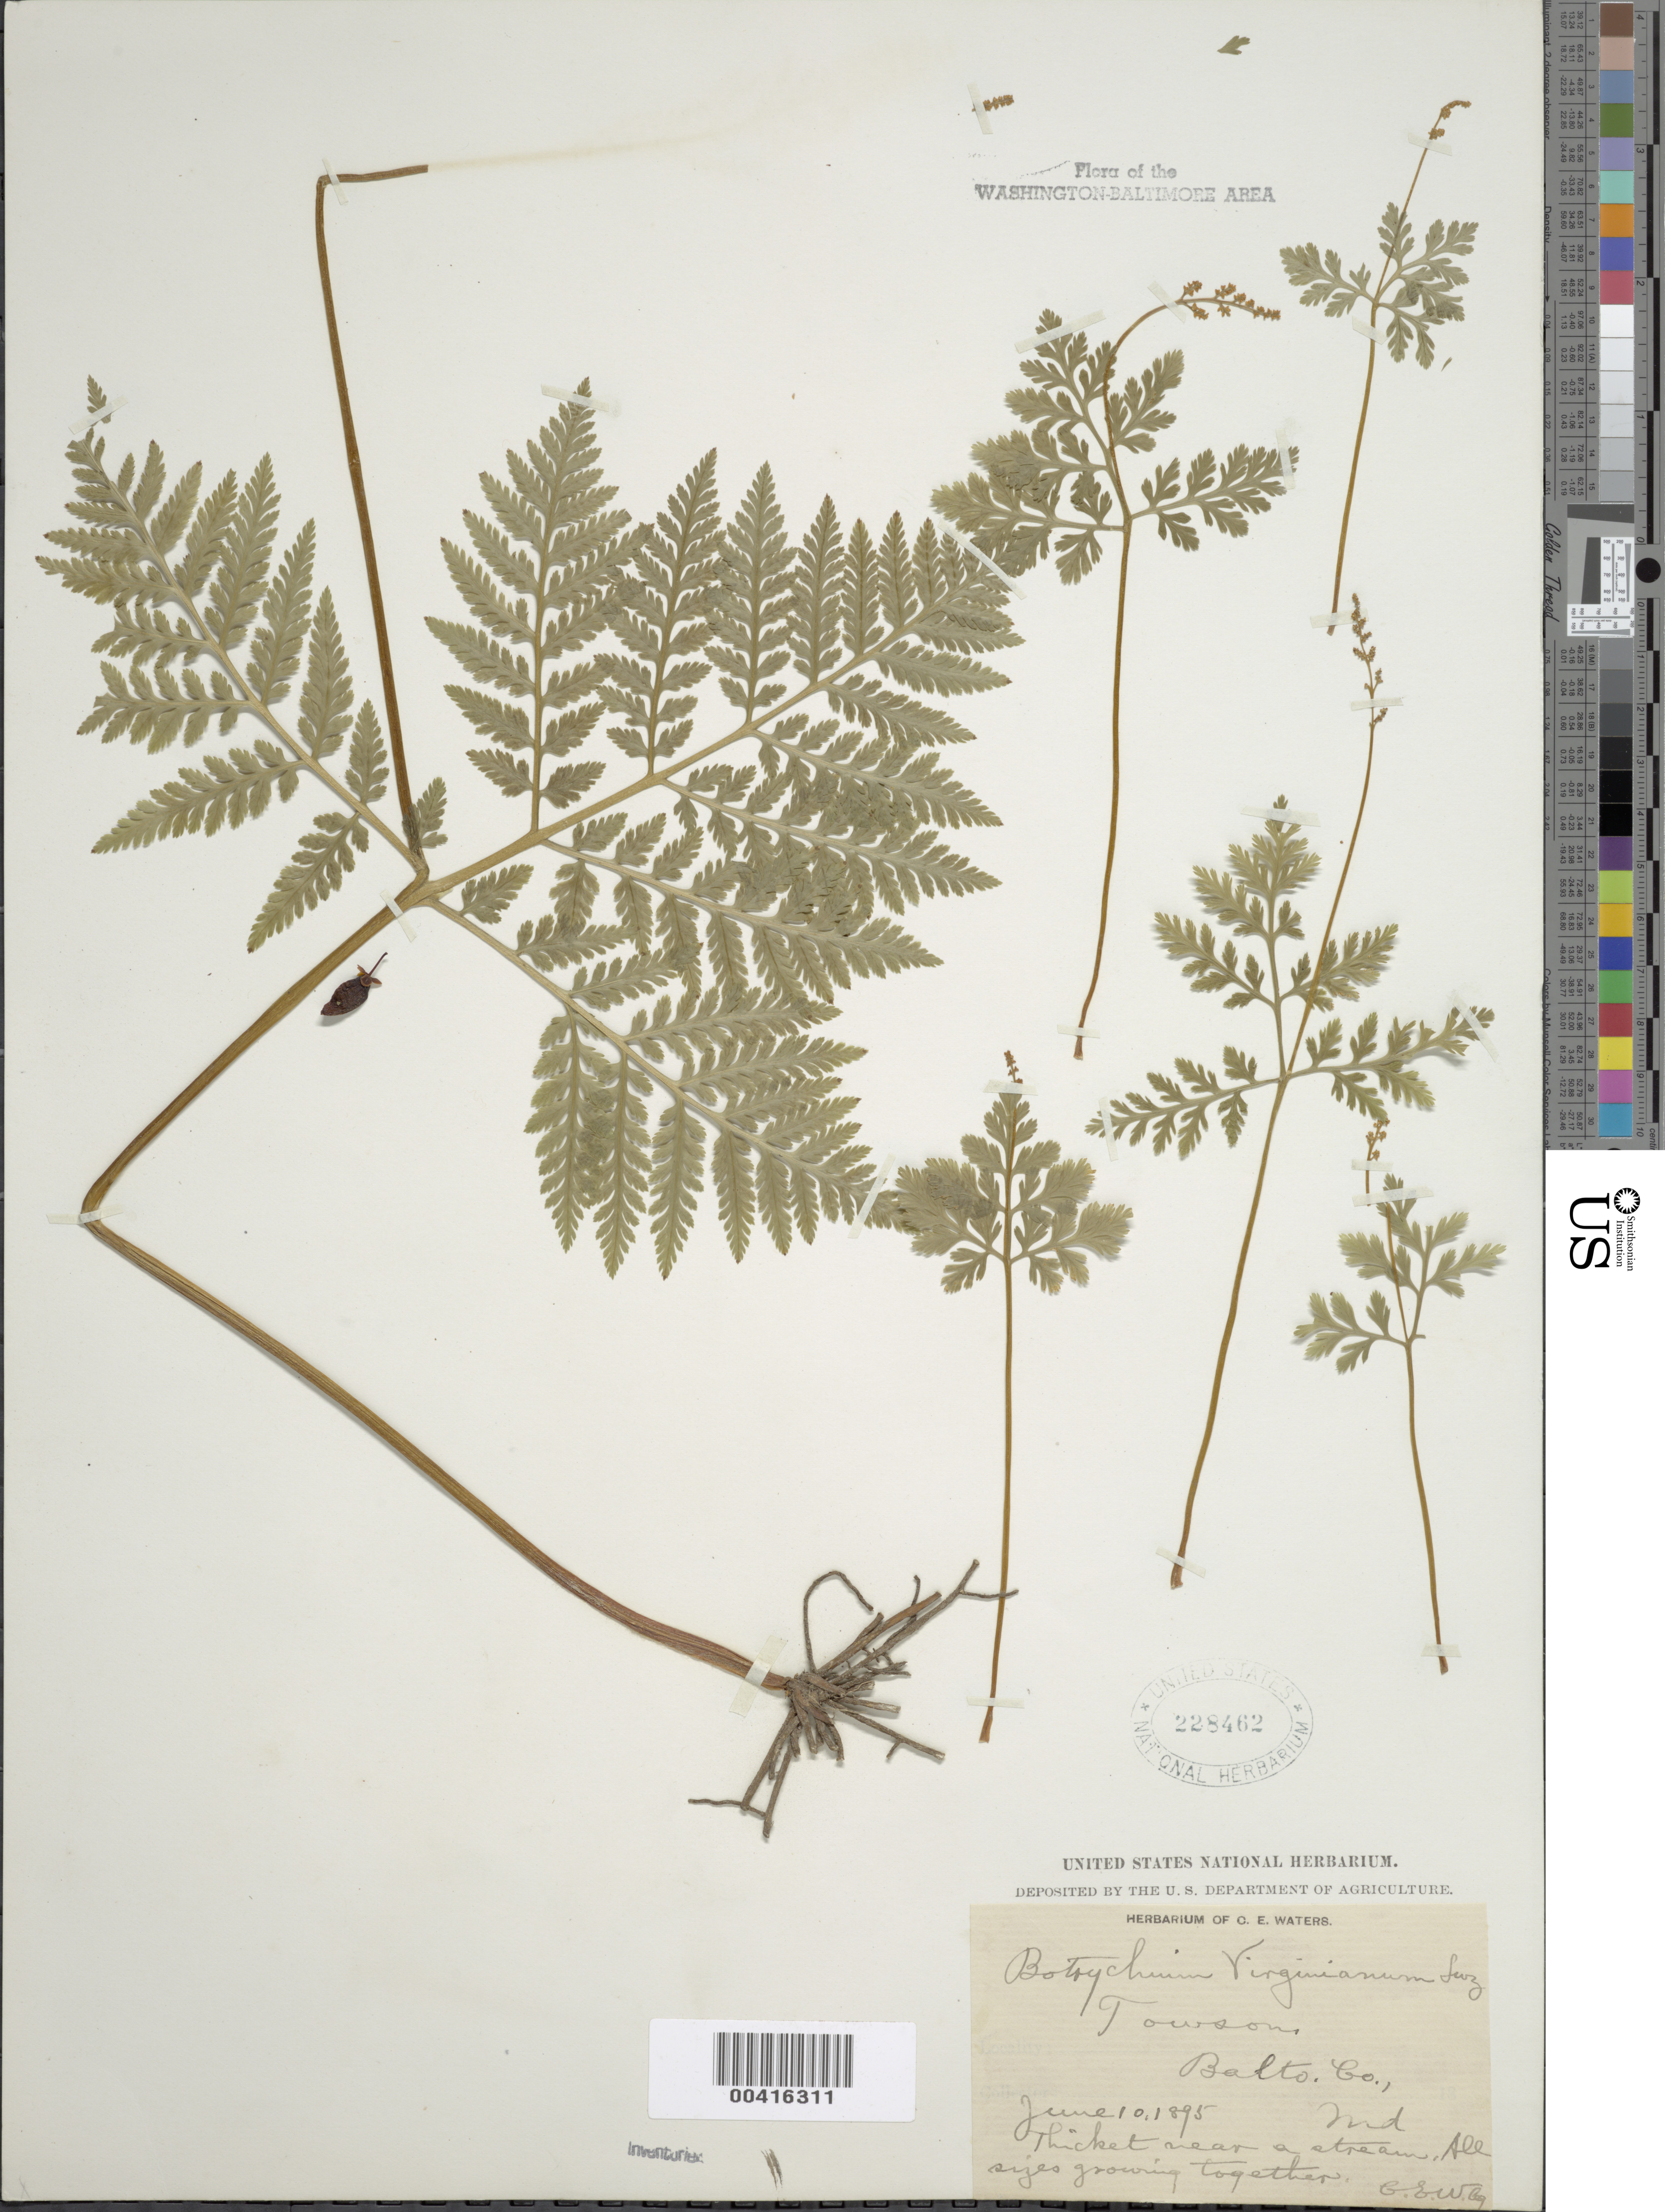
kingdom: Plantae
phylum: Tracheophyta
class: Polypodiopsida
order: Ophioglossales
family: Ophioglossaceae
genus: Botrychium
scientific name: Botrychium virginianum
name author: (L.) Sw.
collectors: C. Waters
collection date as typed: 10 Jun 1895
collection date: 1895-06-10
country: United States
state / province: Maryland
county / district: Baltimore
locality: Towson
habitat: Thicket near a stream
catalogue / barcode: US 228462